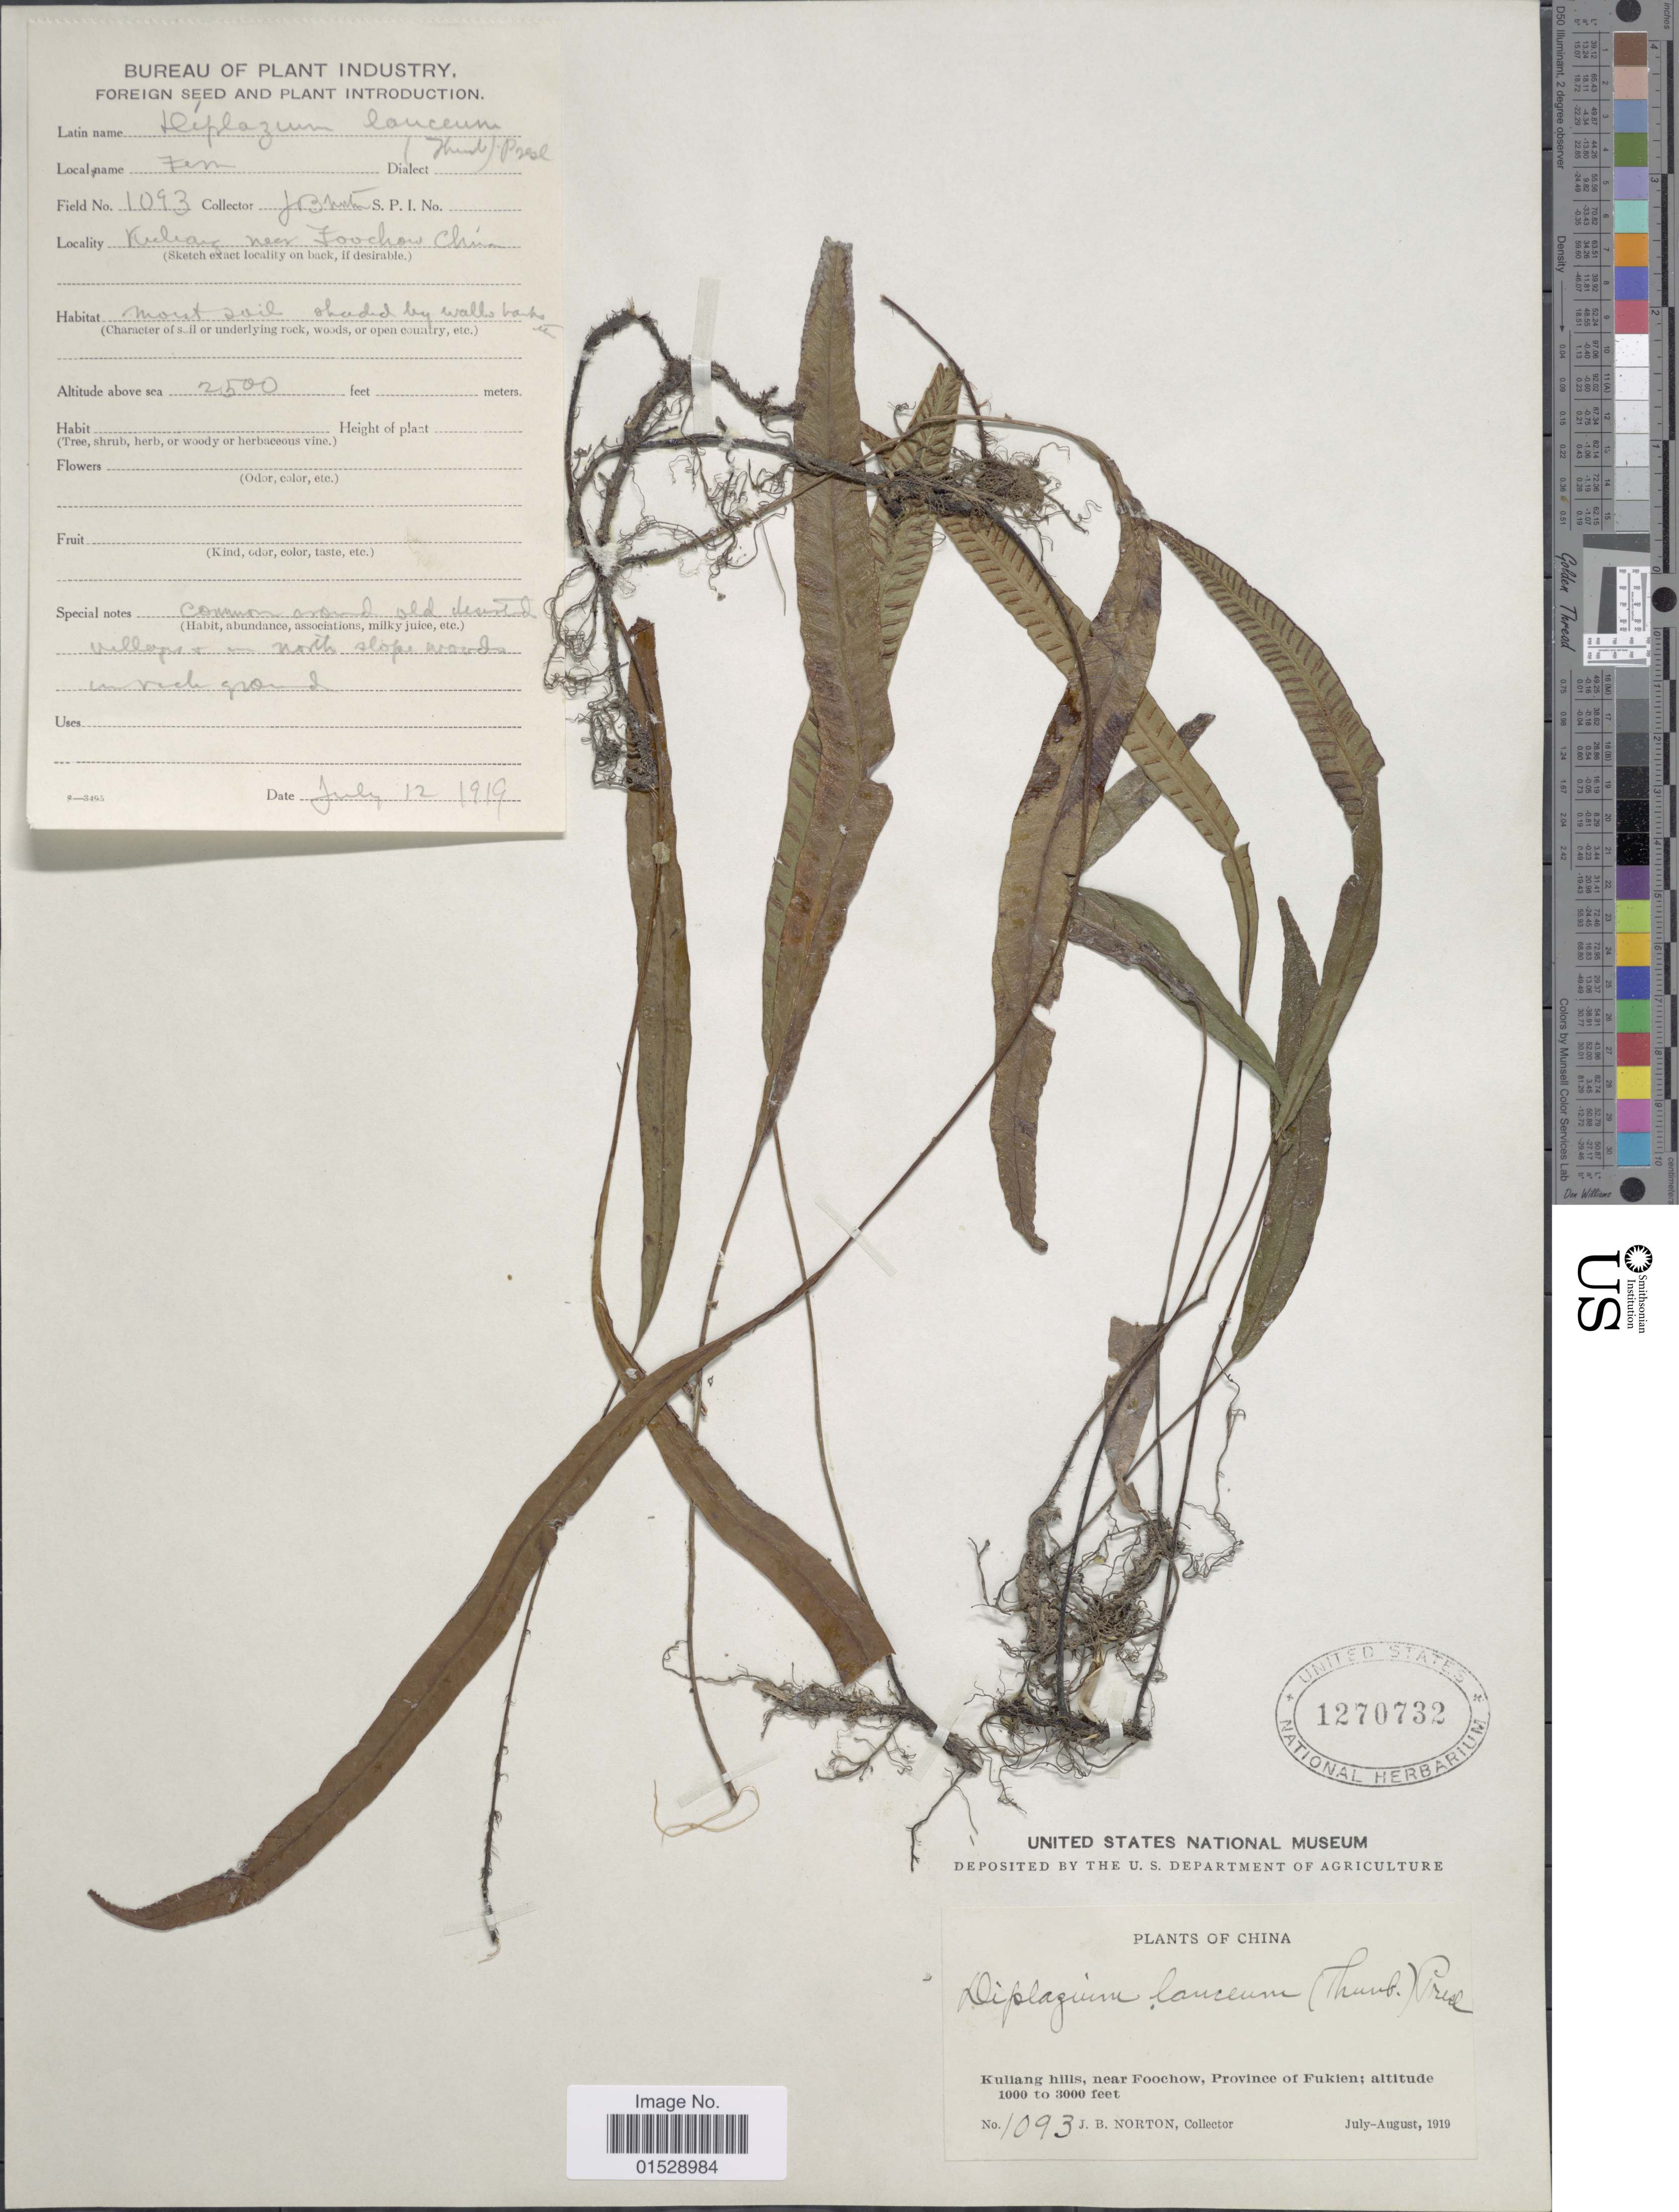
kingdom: Plantae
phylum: Tracheophyta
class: Polypodiopsida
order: Polypodiales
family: Athyriaceae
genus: Deparia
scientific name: Deparia lancea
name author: (Thunb.) Fraser-Jenk.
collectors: J. B. Norton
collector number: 1093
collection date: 1919-07-12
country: China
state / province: Fujian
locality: Kuliang hills, near Foochow, Province of Fukien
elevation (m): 762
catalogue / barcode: US 1270732